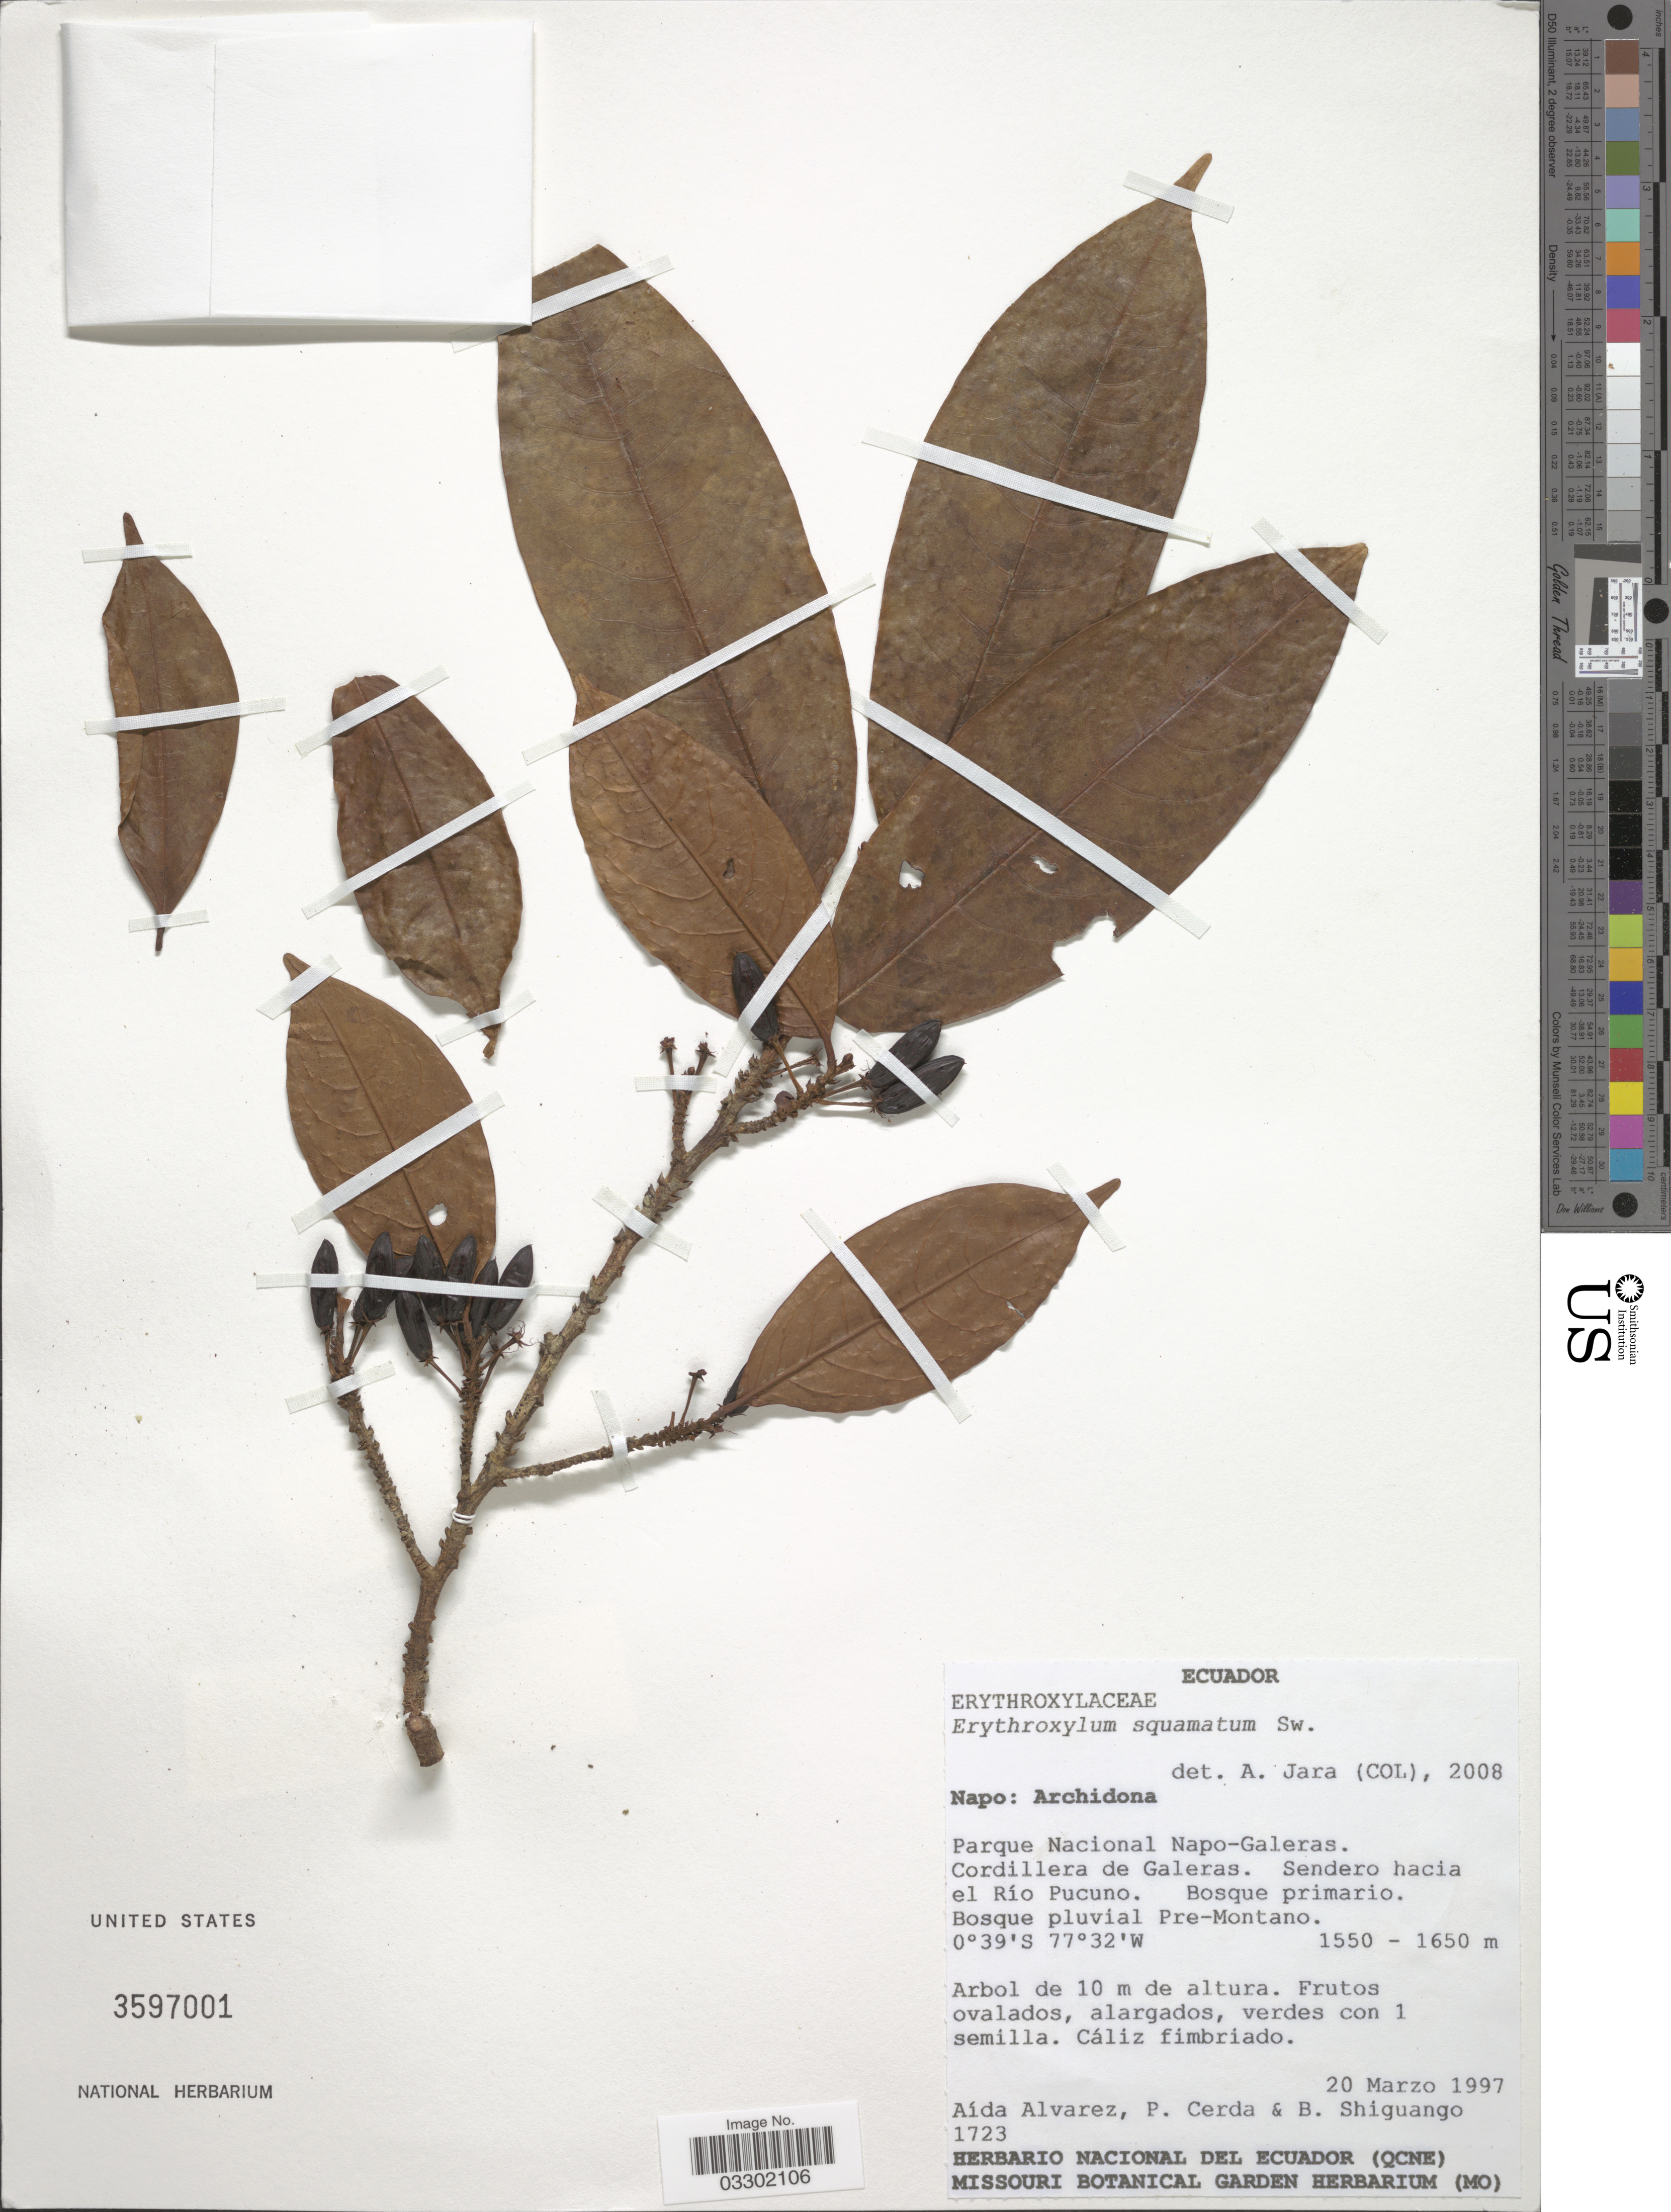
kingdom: Plantae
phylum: Tracheophyta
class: Magnoliopsida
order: Malpighiales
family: Erythroxylaceae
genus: Erythroxylum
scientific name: Erythroxylum squamatum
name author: Sw.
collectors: A. Alvarez, P. Cerda & B. Shiguango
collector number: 1723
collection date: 1997-03-20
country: Ecuador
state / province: Napo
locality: Archidona, Parque Nacional Napo-Galeras. Cordillera de Galeras. Sendero hacia el Río Pucuno.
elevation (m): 1550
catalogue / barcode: US 3597001